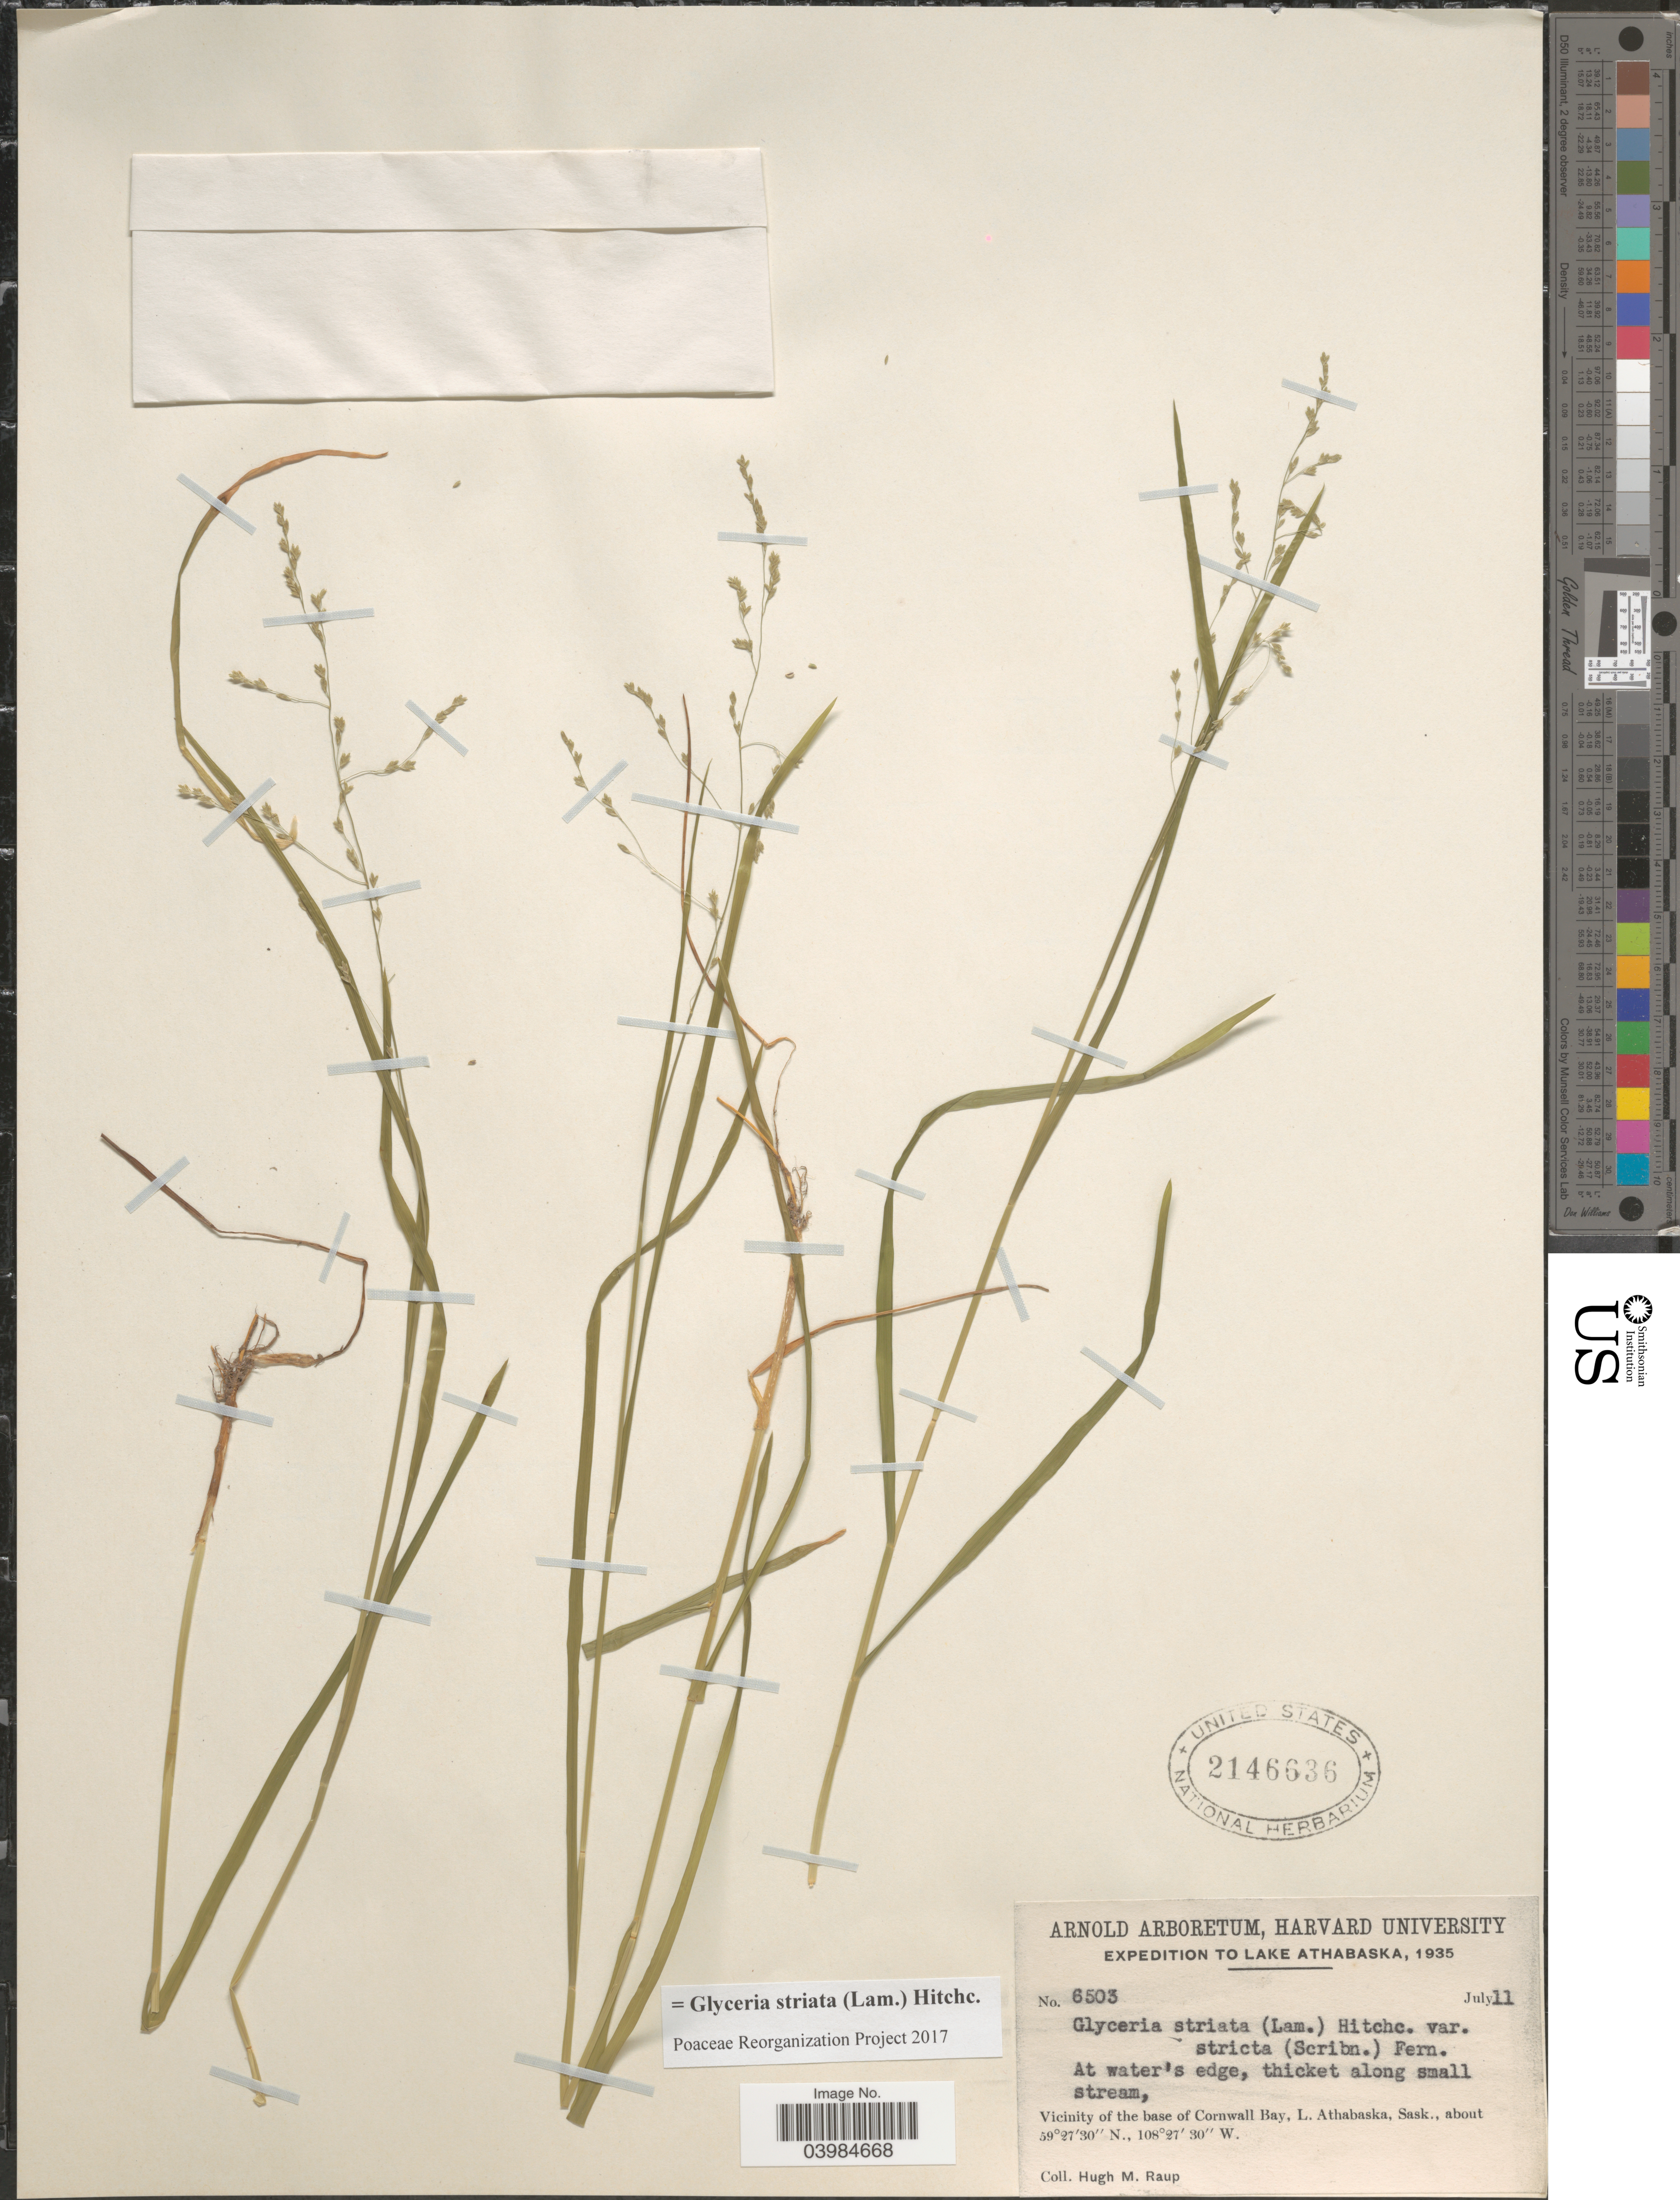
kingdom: Plantae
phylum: Tracheophyta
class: Liliopsida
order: Poales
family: Poaceae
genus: Glyceria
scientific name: Glyceria striata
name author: (Lam.) Hitchc.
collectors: H. Raup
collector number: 6503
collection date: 1935-07-11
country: Canada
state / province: Saskatchewan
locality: Lake Athabaska. At water's edge, thicket along small stream, Vicinity of the base of Cornwall Bay, L. Athabaska.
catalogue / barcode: US 2146636